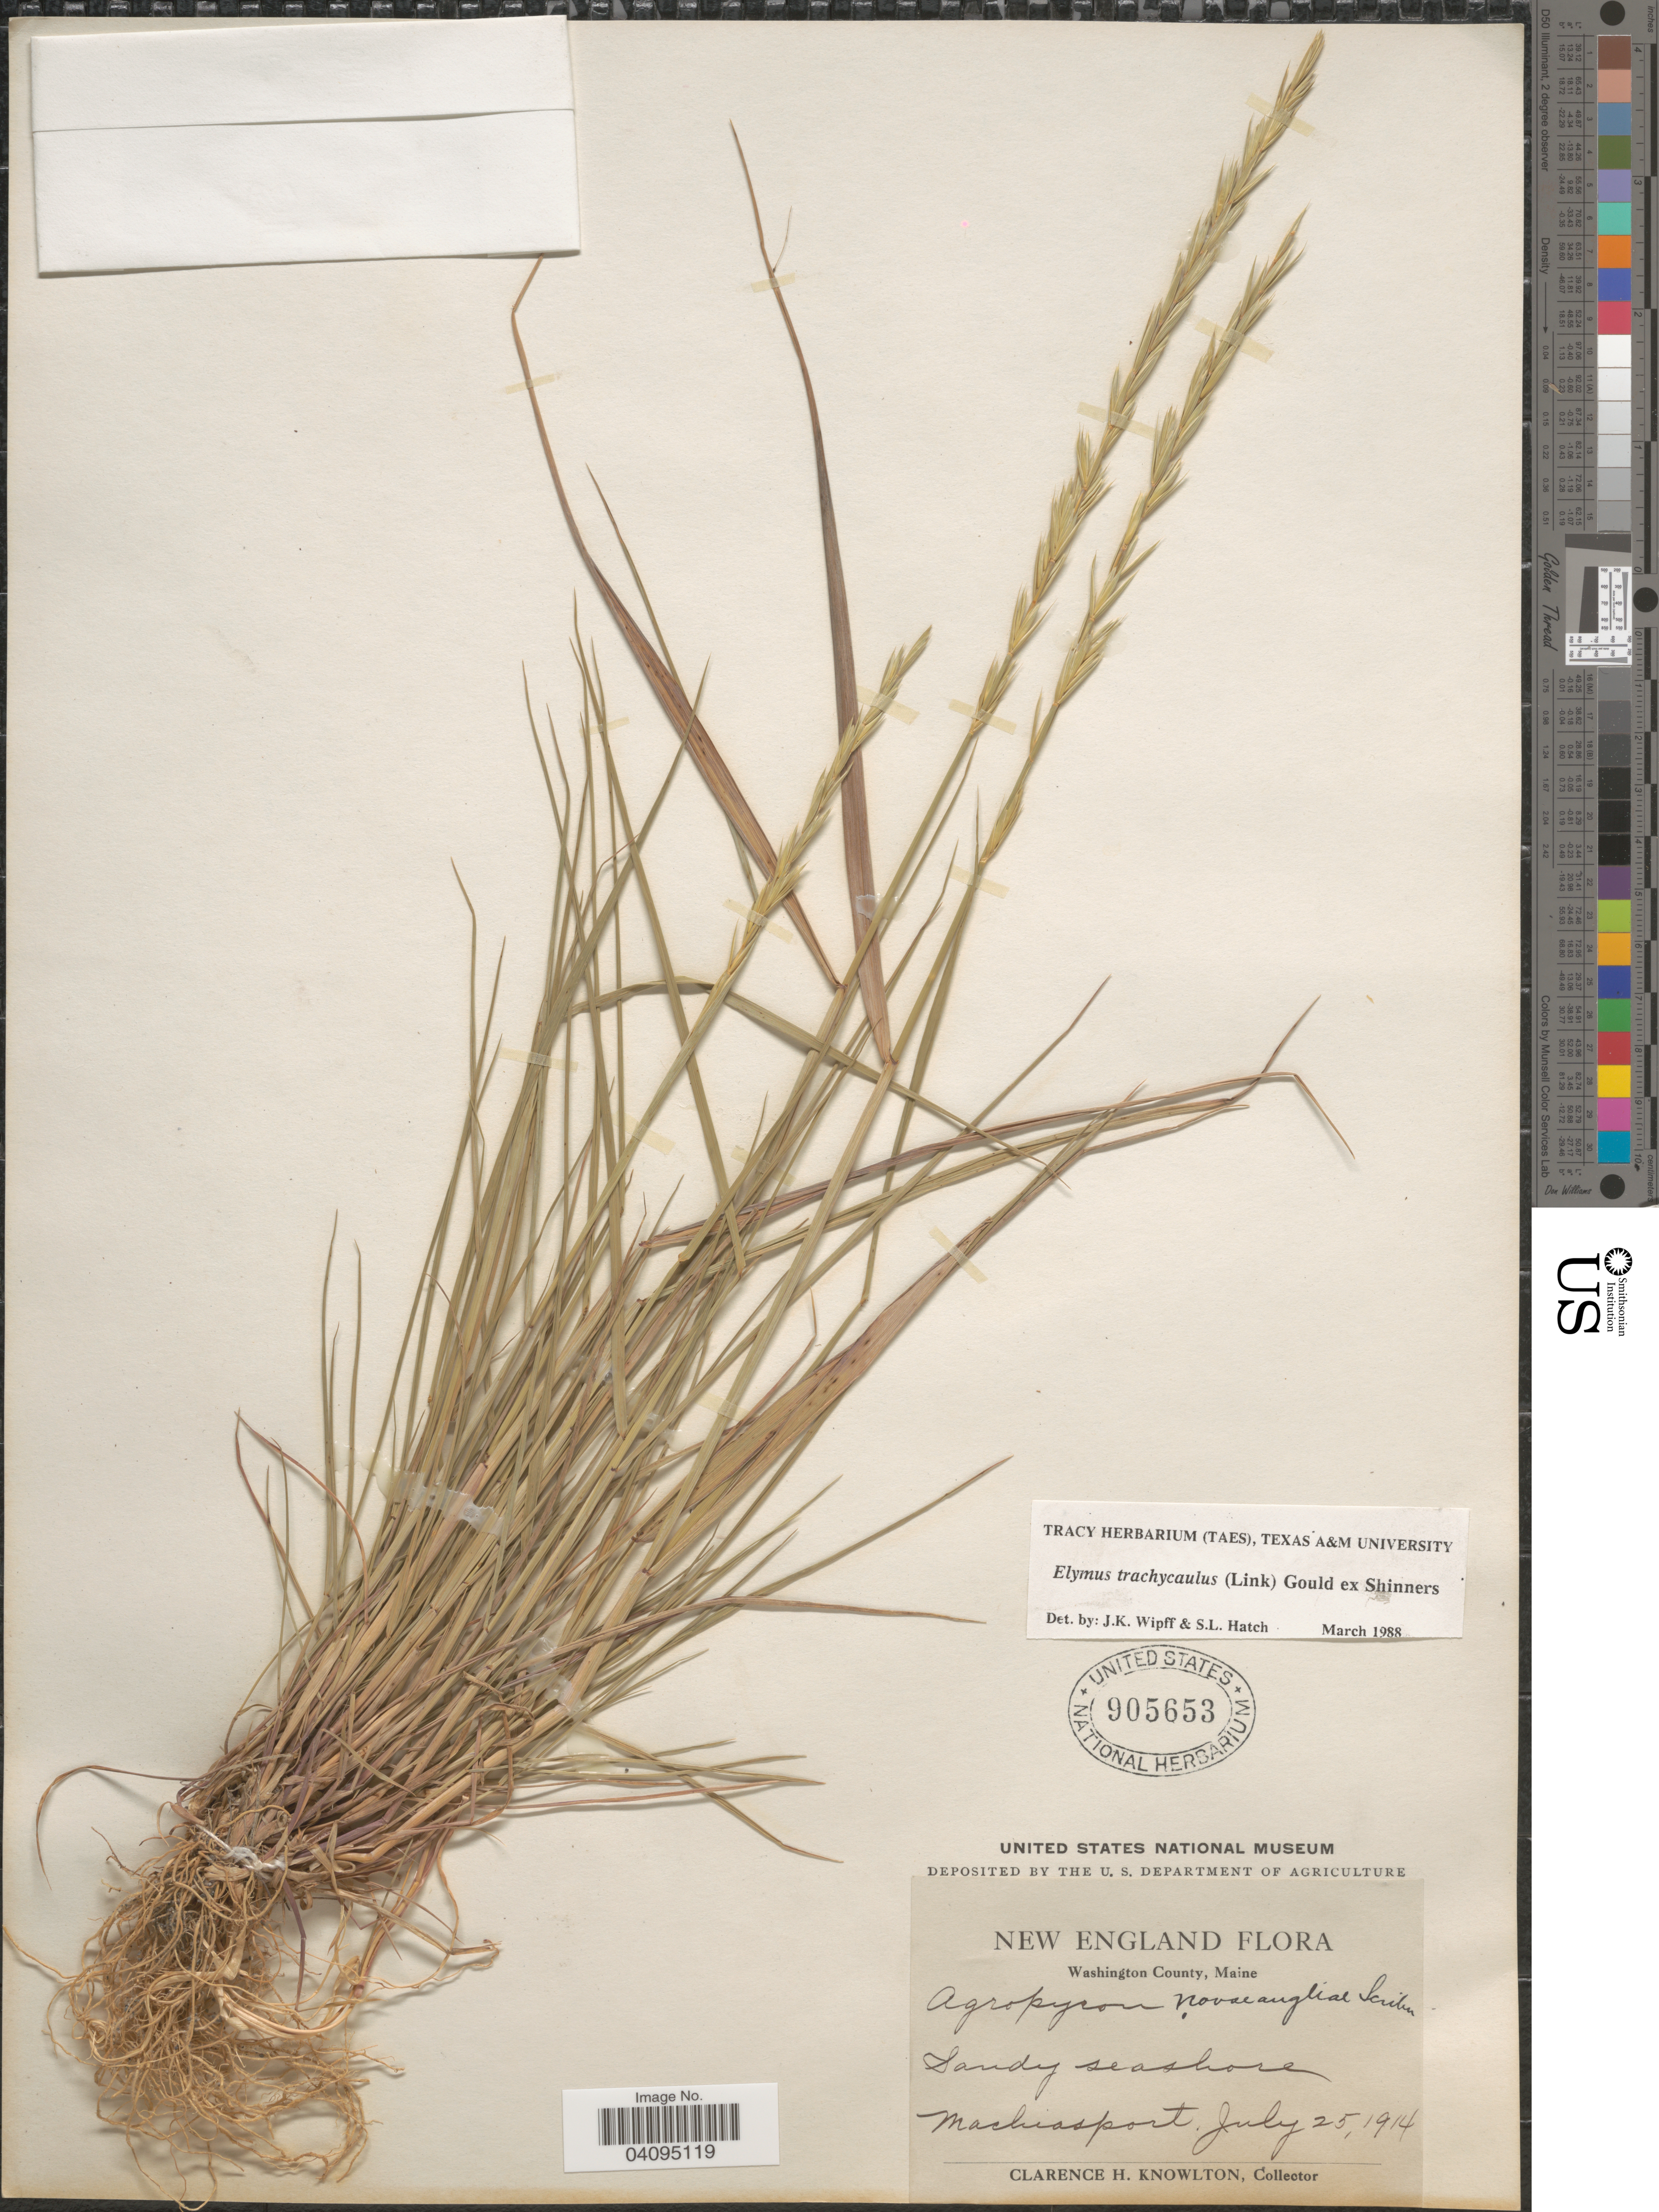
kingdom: Plantae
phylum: Tracheophyta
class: Liliopsida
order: Poales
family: Poaceae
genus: Elymus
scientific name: Elymus trachycaulus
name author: (Link) Gould ex Shinners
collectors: C. H. Knowlton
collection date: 1914-07-25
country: United States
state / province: Maine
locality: New England. Washington County. Machiasport.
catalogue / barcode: US 905653